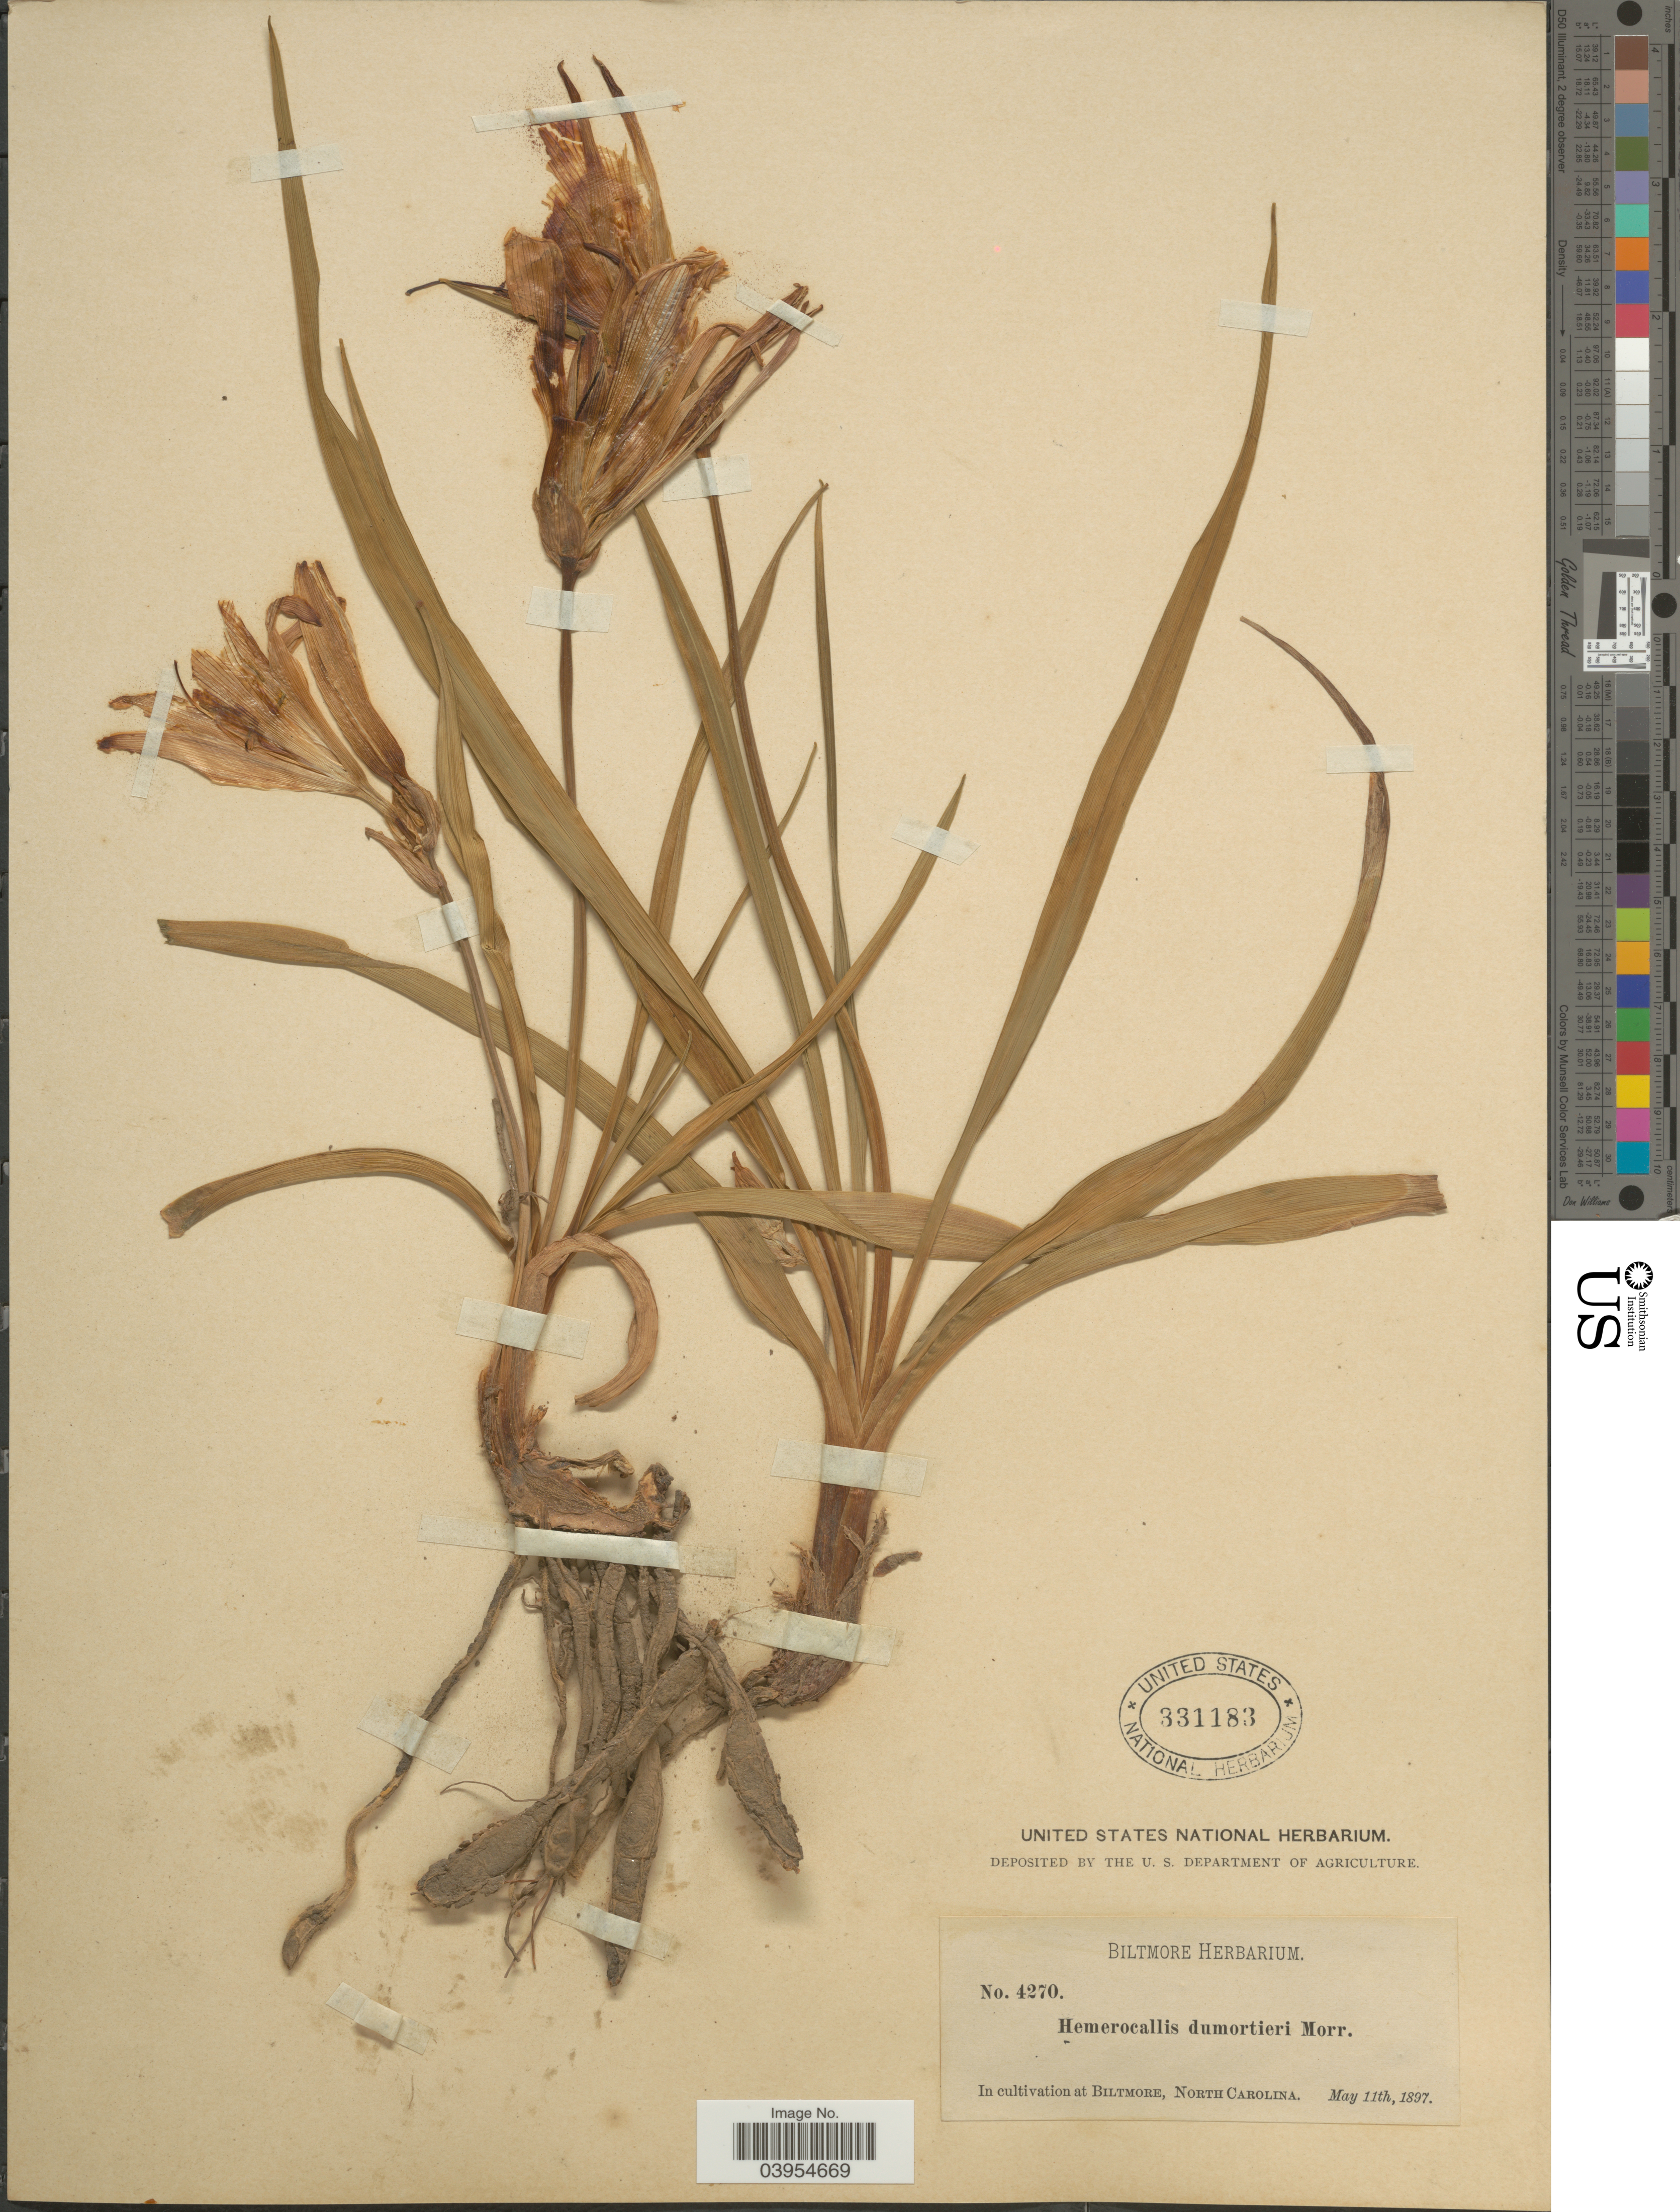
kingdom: Plantae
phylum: Tracheophyta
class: Liliopsida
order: Asparagales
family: Asphodelaceae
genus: Hemerocallis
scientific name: Hemerocallis dumortieri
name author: C. Morren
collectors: ex herb. Biltmore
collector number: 4270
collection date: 1897-05-11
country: United States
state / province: North Carolina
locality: At Biltmore.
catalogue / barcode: US 331183